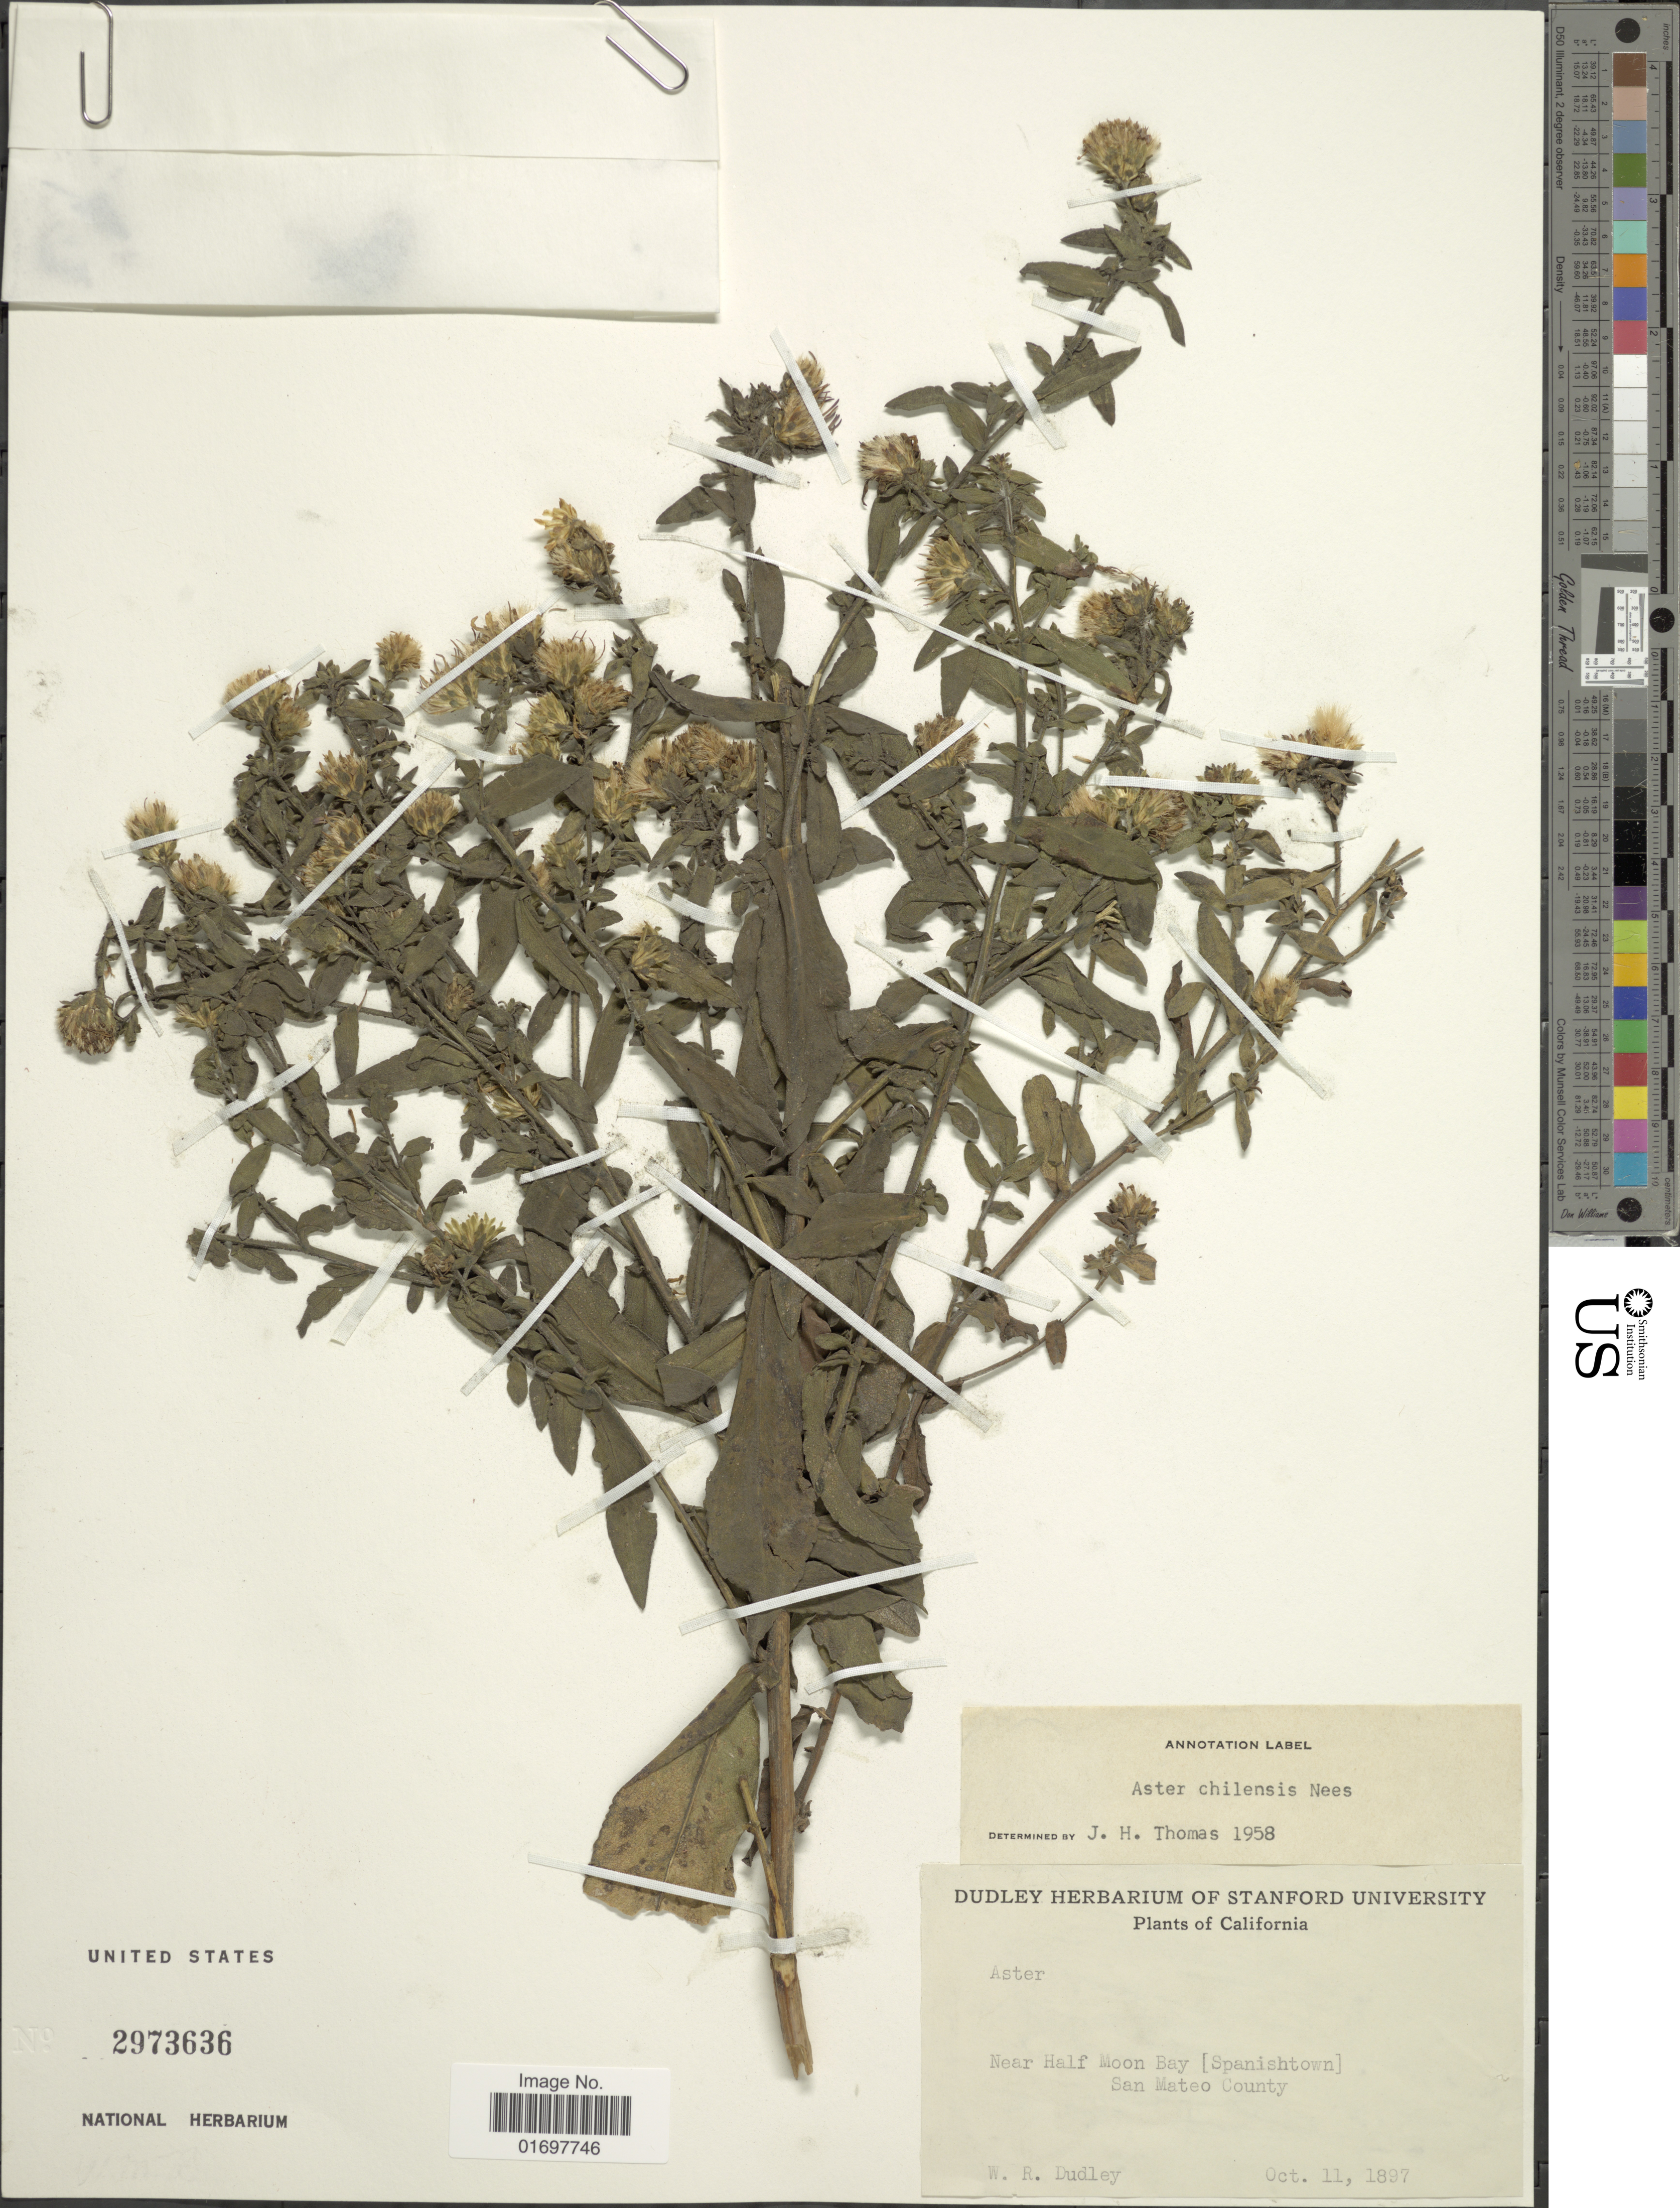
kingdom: Plantae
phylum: Tracheophyta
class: Magnoliopsida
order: Asterales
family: Asteraceae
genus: Symphyotrichum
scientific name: Symphyotrichum chilense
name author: (Nees) G.L. Nesom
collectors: W. Dudley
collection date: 1897-10-11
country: United States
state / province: California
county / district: San Mateo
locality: Near Half Moon Bay [Spanishtown], San Mateo County.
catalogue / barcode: US 2973636